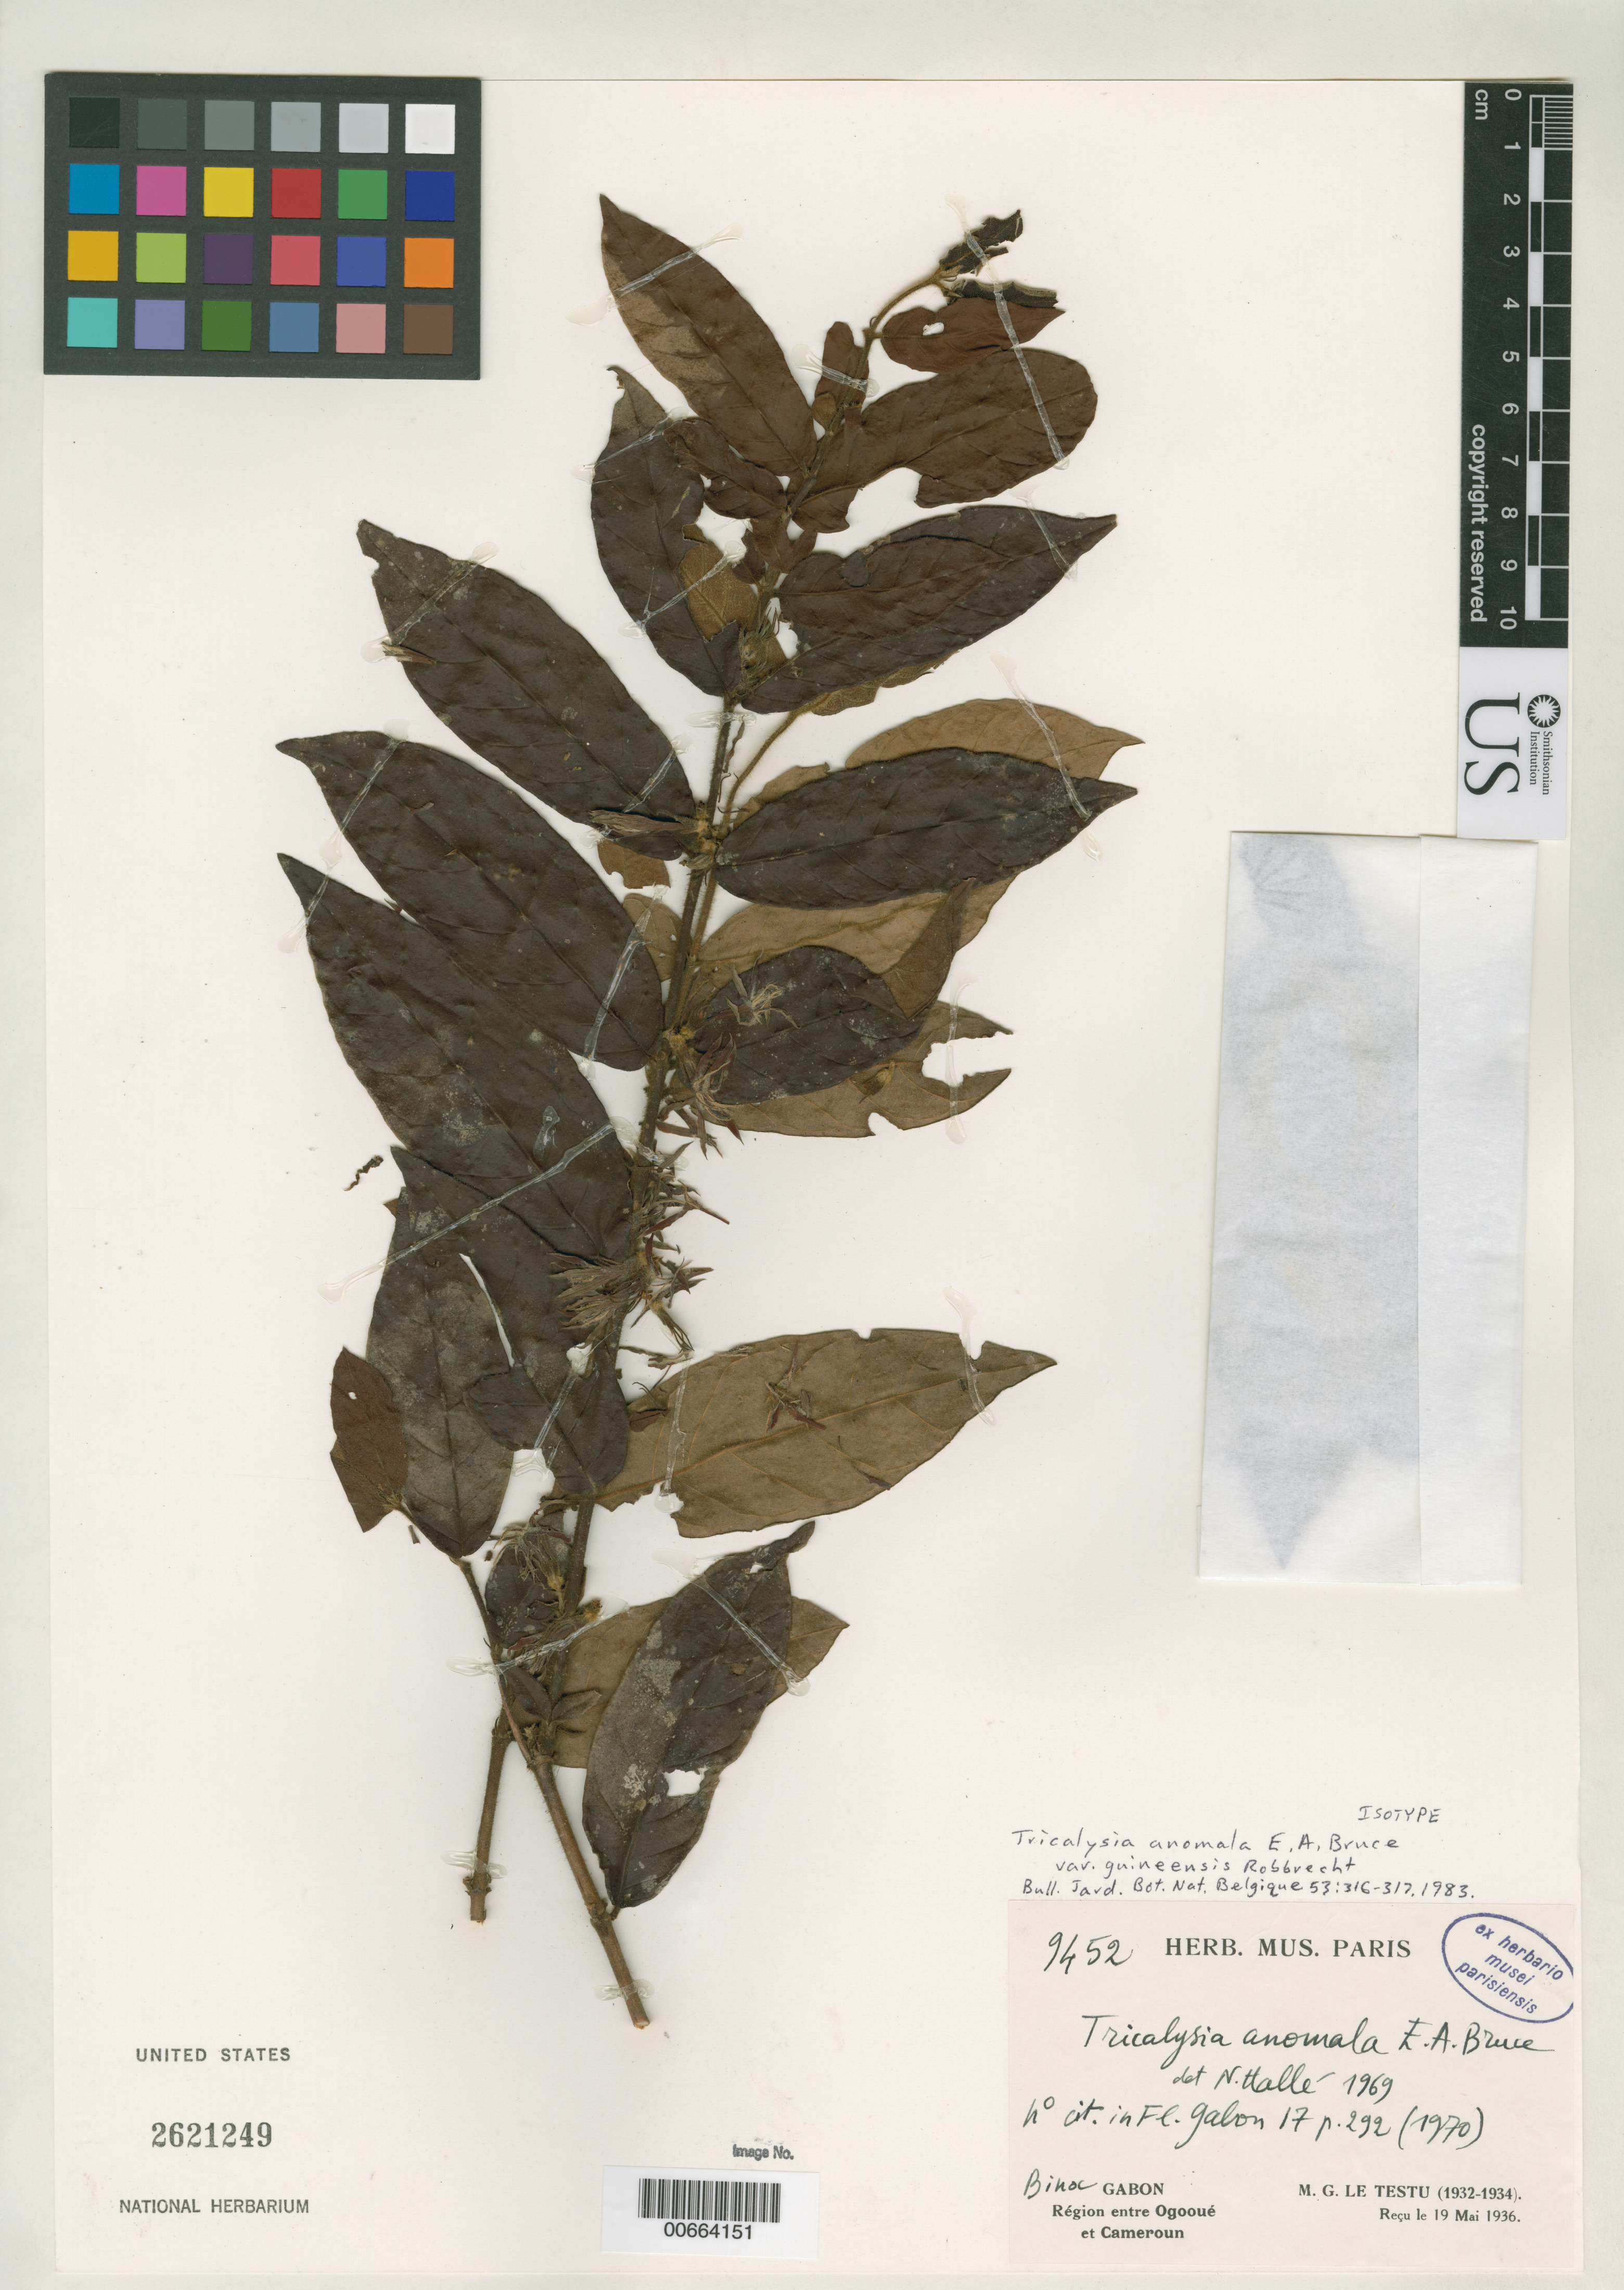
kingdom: Plantae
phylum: Tracheophyta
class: Magnoliopsida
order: Gentianales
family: Rubiaceae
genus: Tricalysia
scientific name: Tricalysia anomala var. guineensis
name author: Robbrecht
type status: Isotype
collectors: G. Le Testu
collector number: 9452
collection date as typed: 1932 to -- --- 1934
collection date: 1932/1934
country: Gabon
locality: Binoc, region between Ogooué and Cameroon.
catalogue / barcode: US 2621249